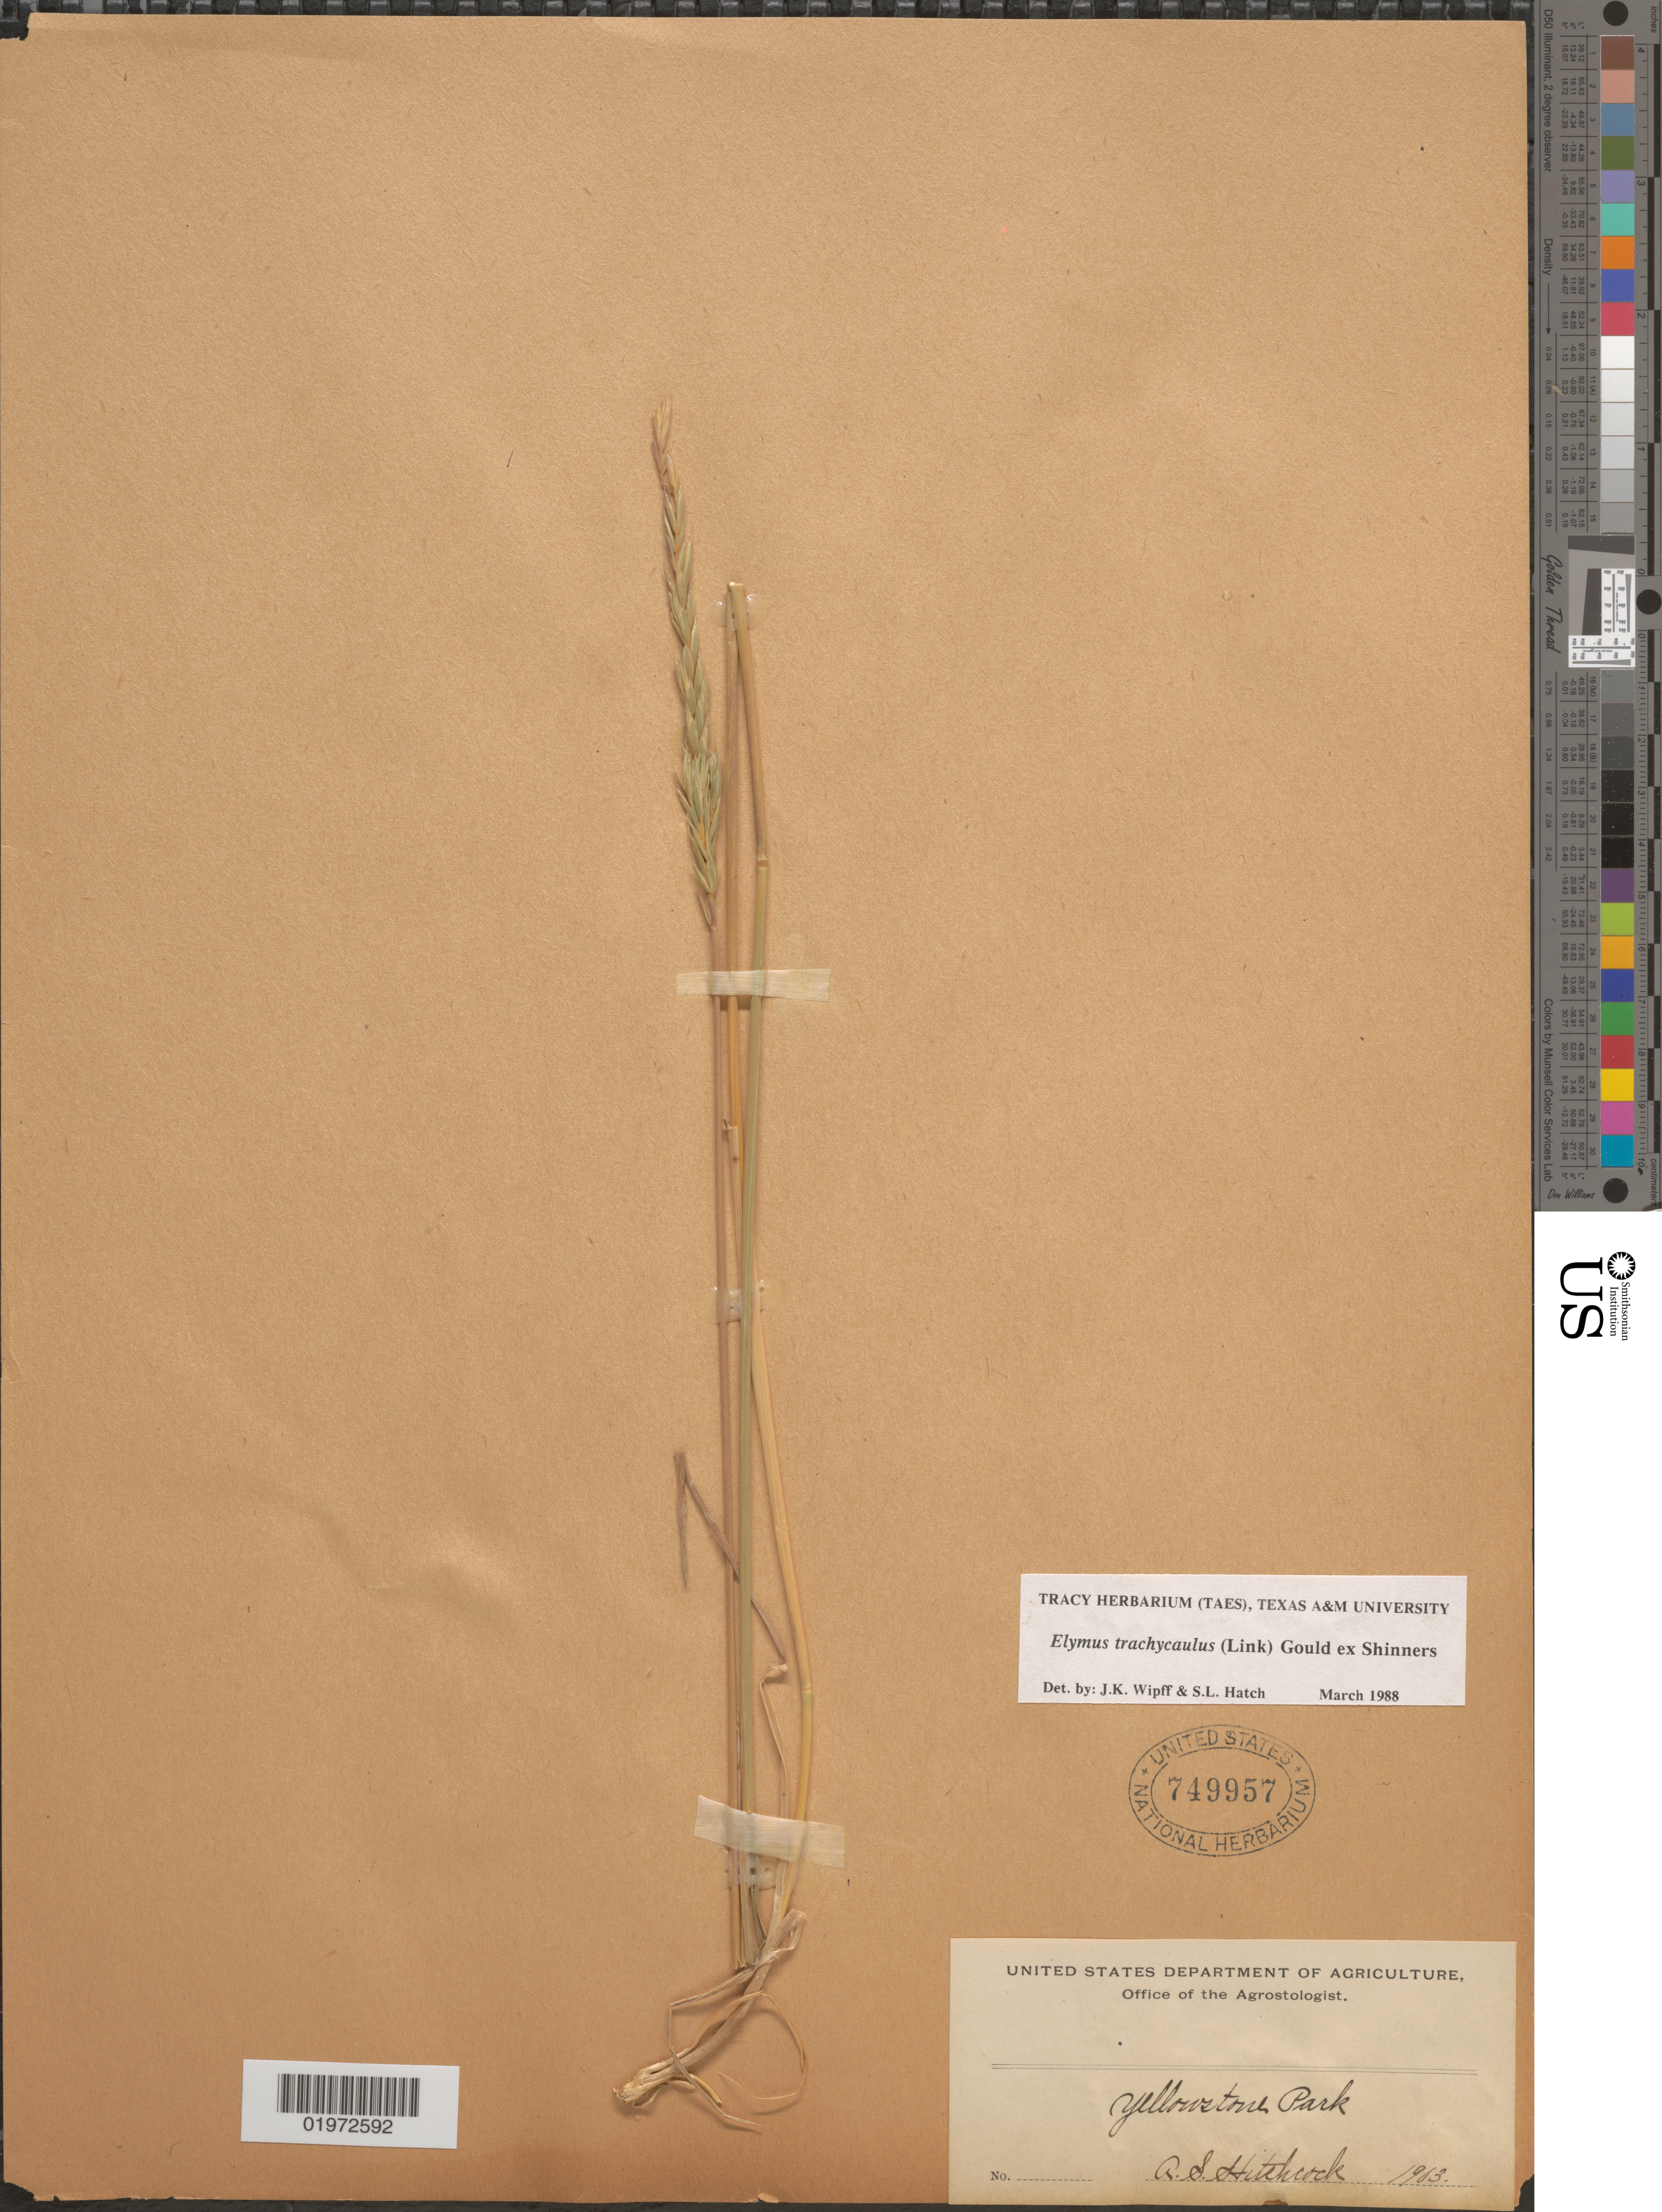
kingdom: Plantae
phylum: Tracheophyta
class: Liliopsida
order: Poales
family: Poaceae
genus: Elymus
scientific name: Elymus trachycaulus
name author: (Link) Gould ex Shinners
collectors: A. S. Hitchcock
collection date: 1903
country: United States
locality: Yellowstone Park.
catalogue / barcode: US 749957